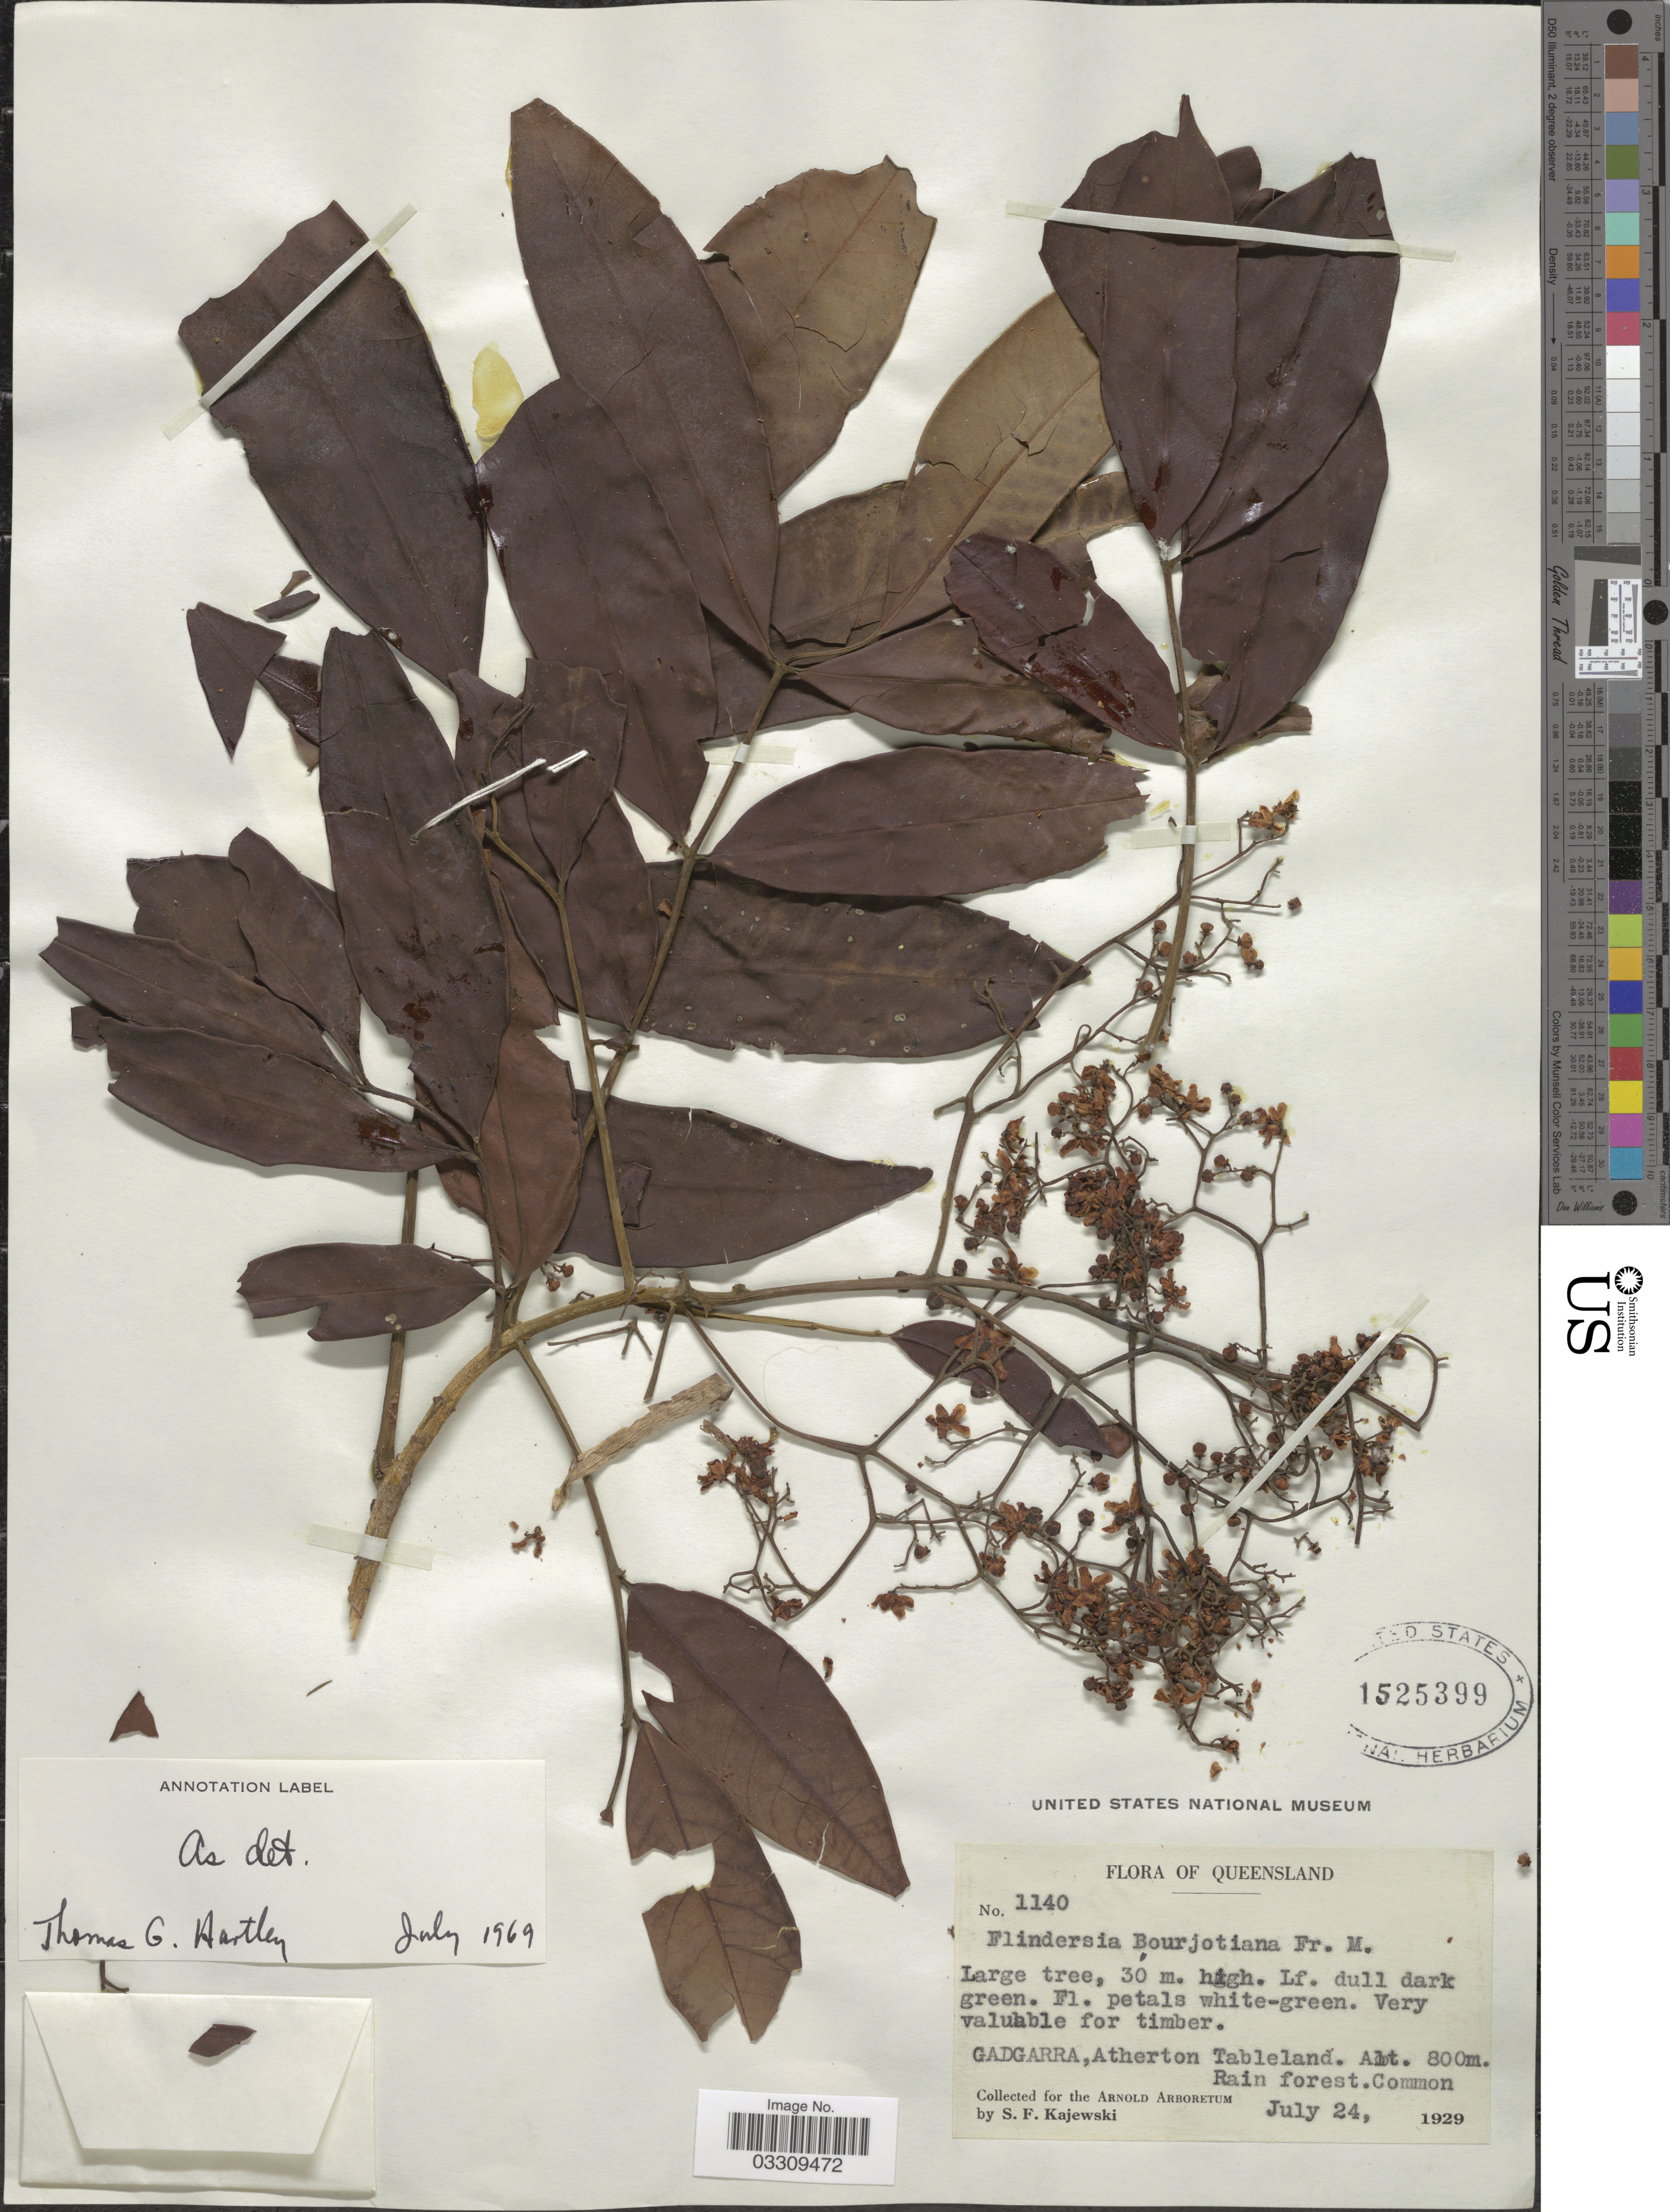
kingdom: Plantae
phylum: Tracheophyta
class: Magnoliopsida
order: Sapindales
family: Rutaceae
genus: Flindersia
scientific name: Flindersia bourjotiana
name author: F. Muell.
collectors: S. Kajewski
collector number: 1140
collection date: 1929-07-24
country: Australia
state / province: Queensland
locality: Gadgarra, Atherton Tableland.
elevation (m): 800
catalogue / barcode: US 1525399